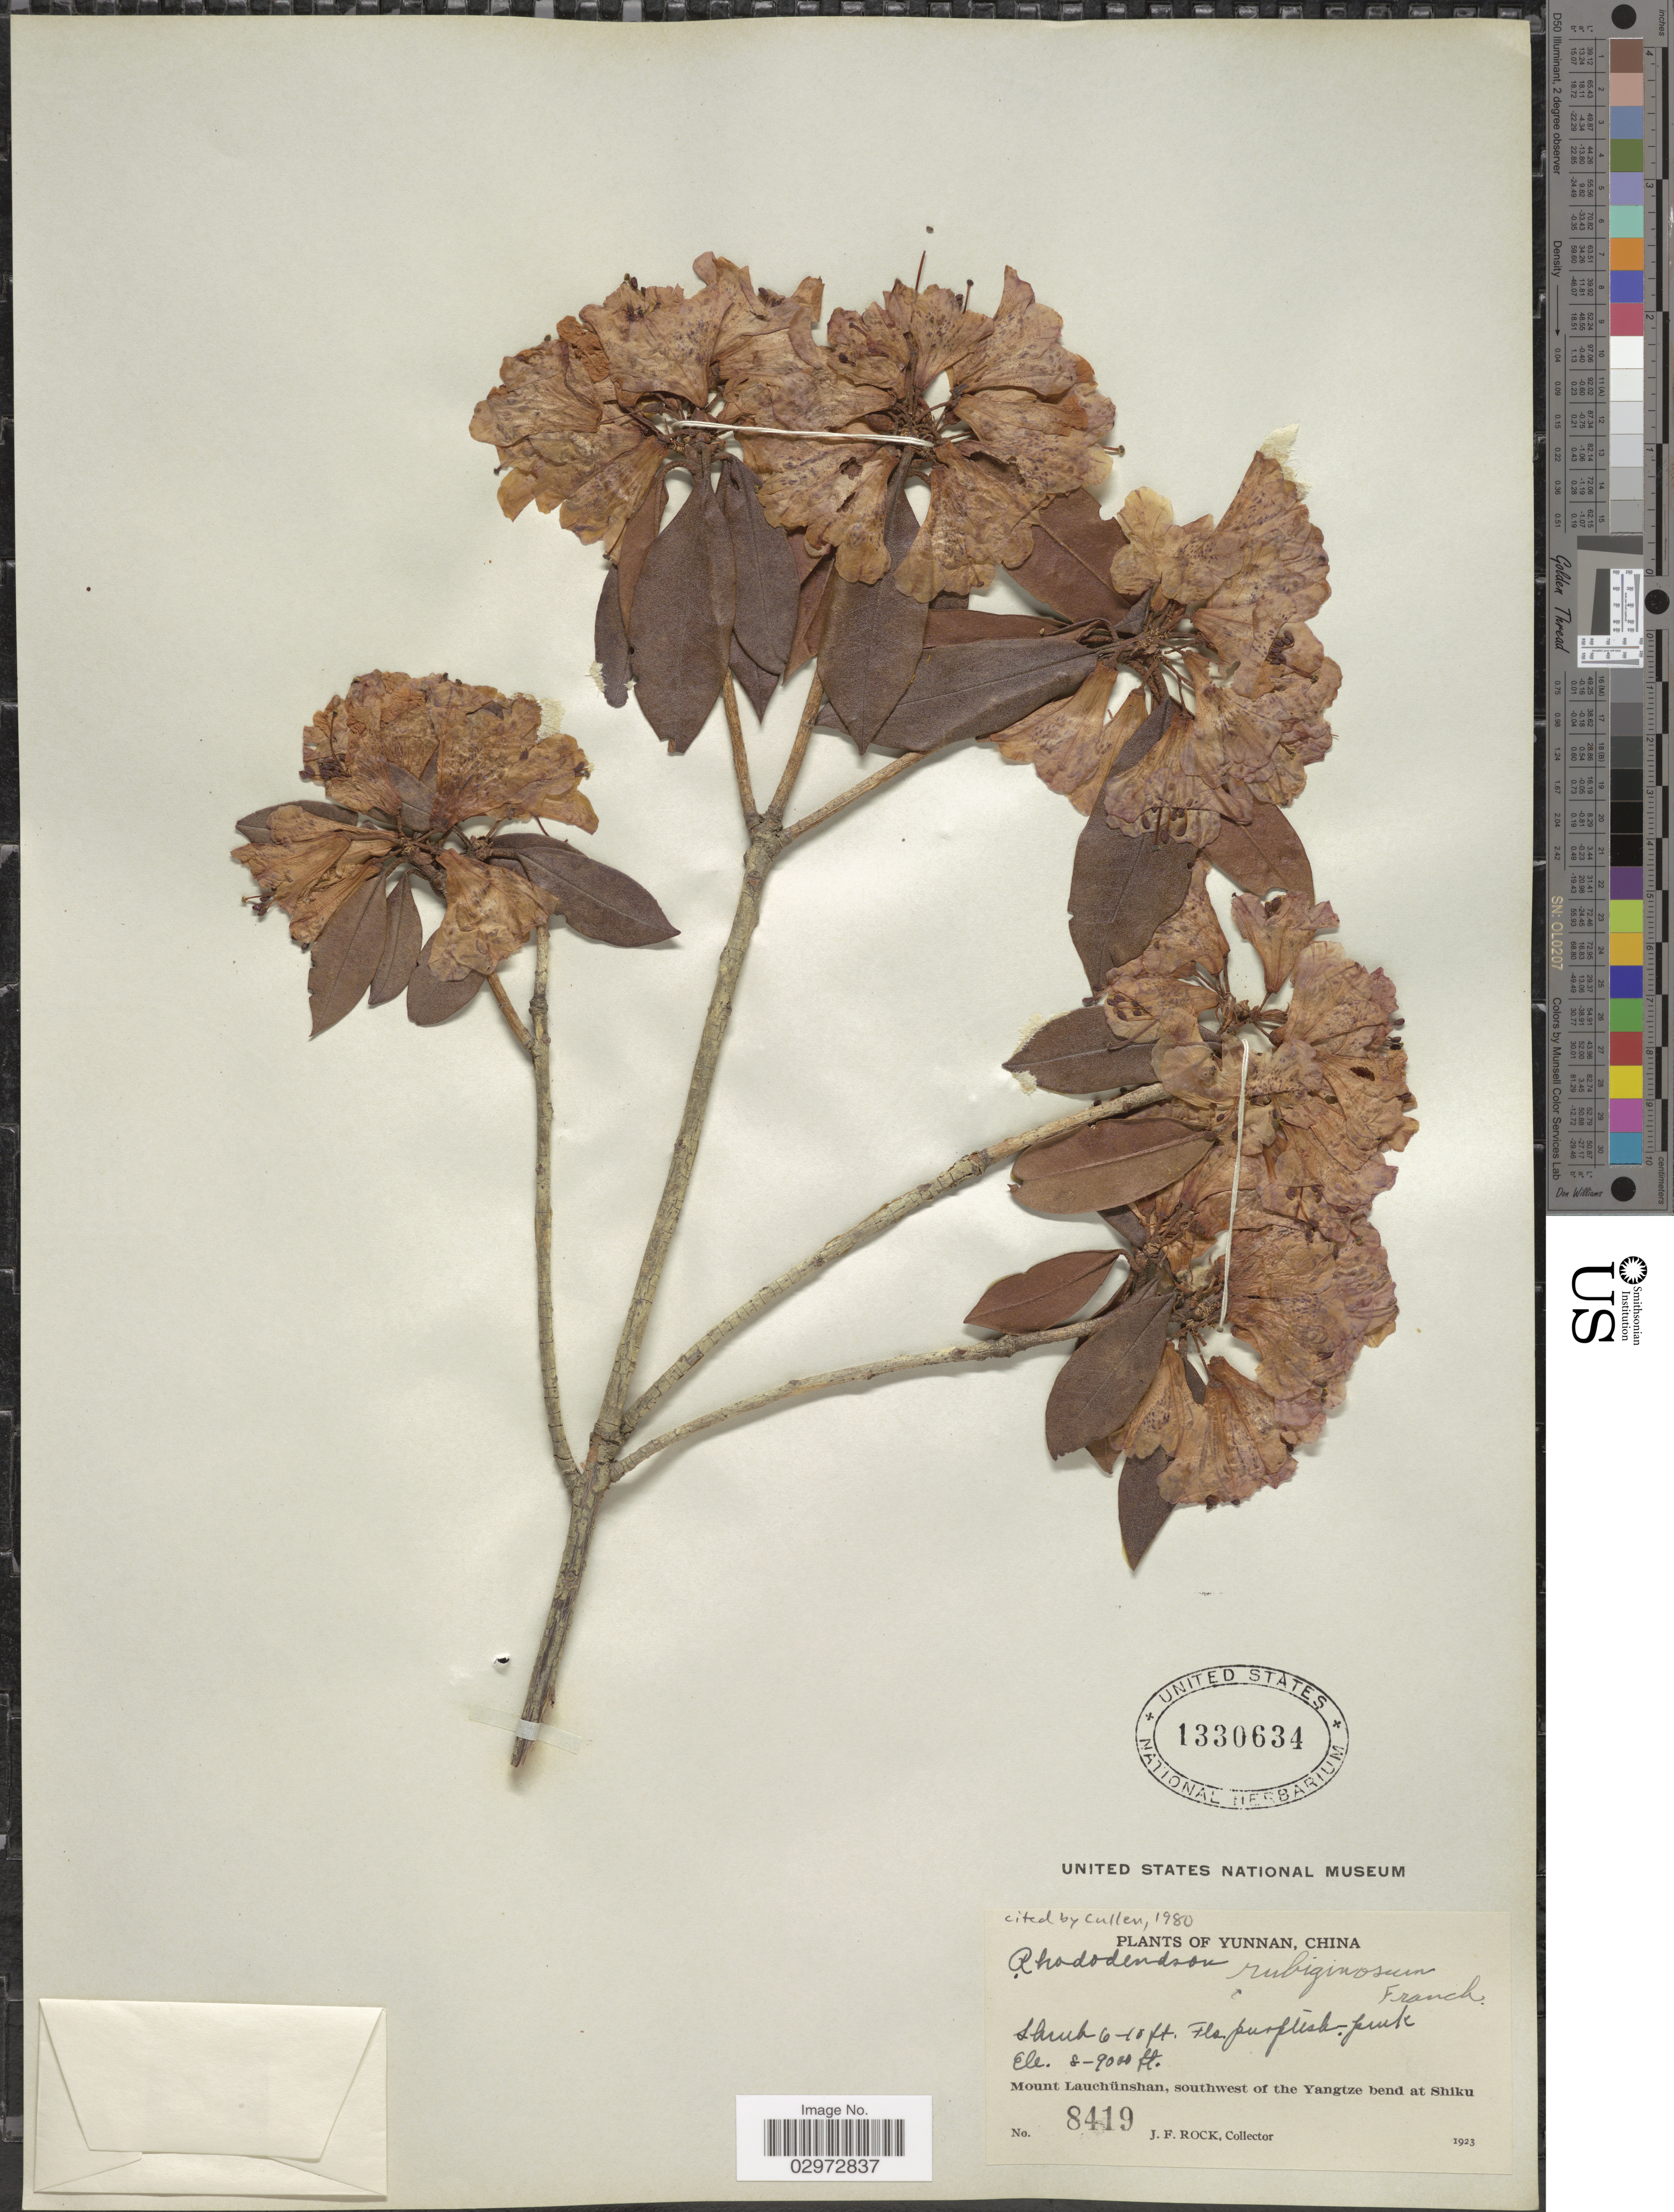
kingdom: Plantae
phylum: Tracheophyta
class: Magnoliopsida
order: Ericales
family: Ericaceae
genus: Rhododendron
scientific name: Rhododendron rubiginosum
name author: Franch.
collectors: J. Rock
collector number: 8419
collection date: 1923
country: China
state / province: Yunnan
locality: Mount Lauchünshan, southwest of the Yangtze bend at Shiku.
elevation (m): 2438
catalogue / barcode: US 1330634